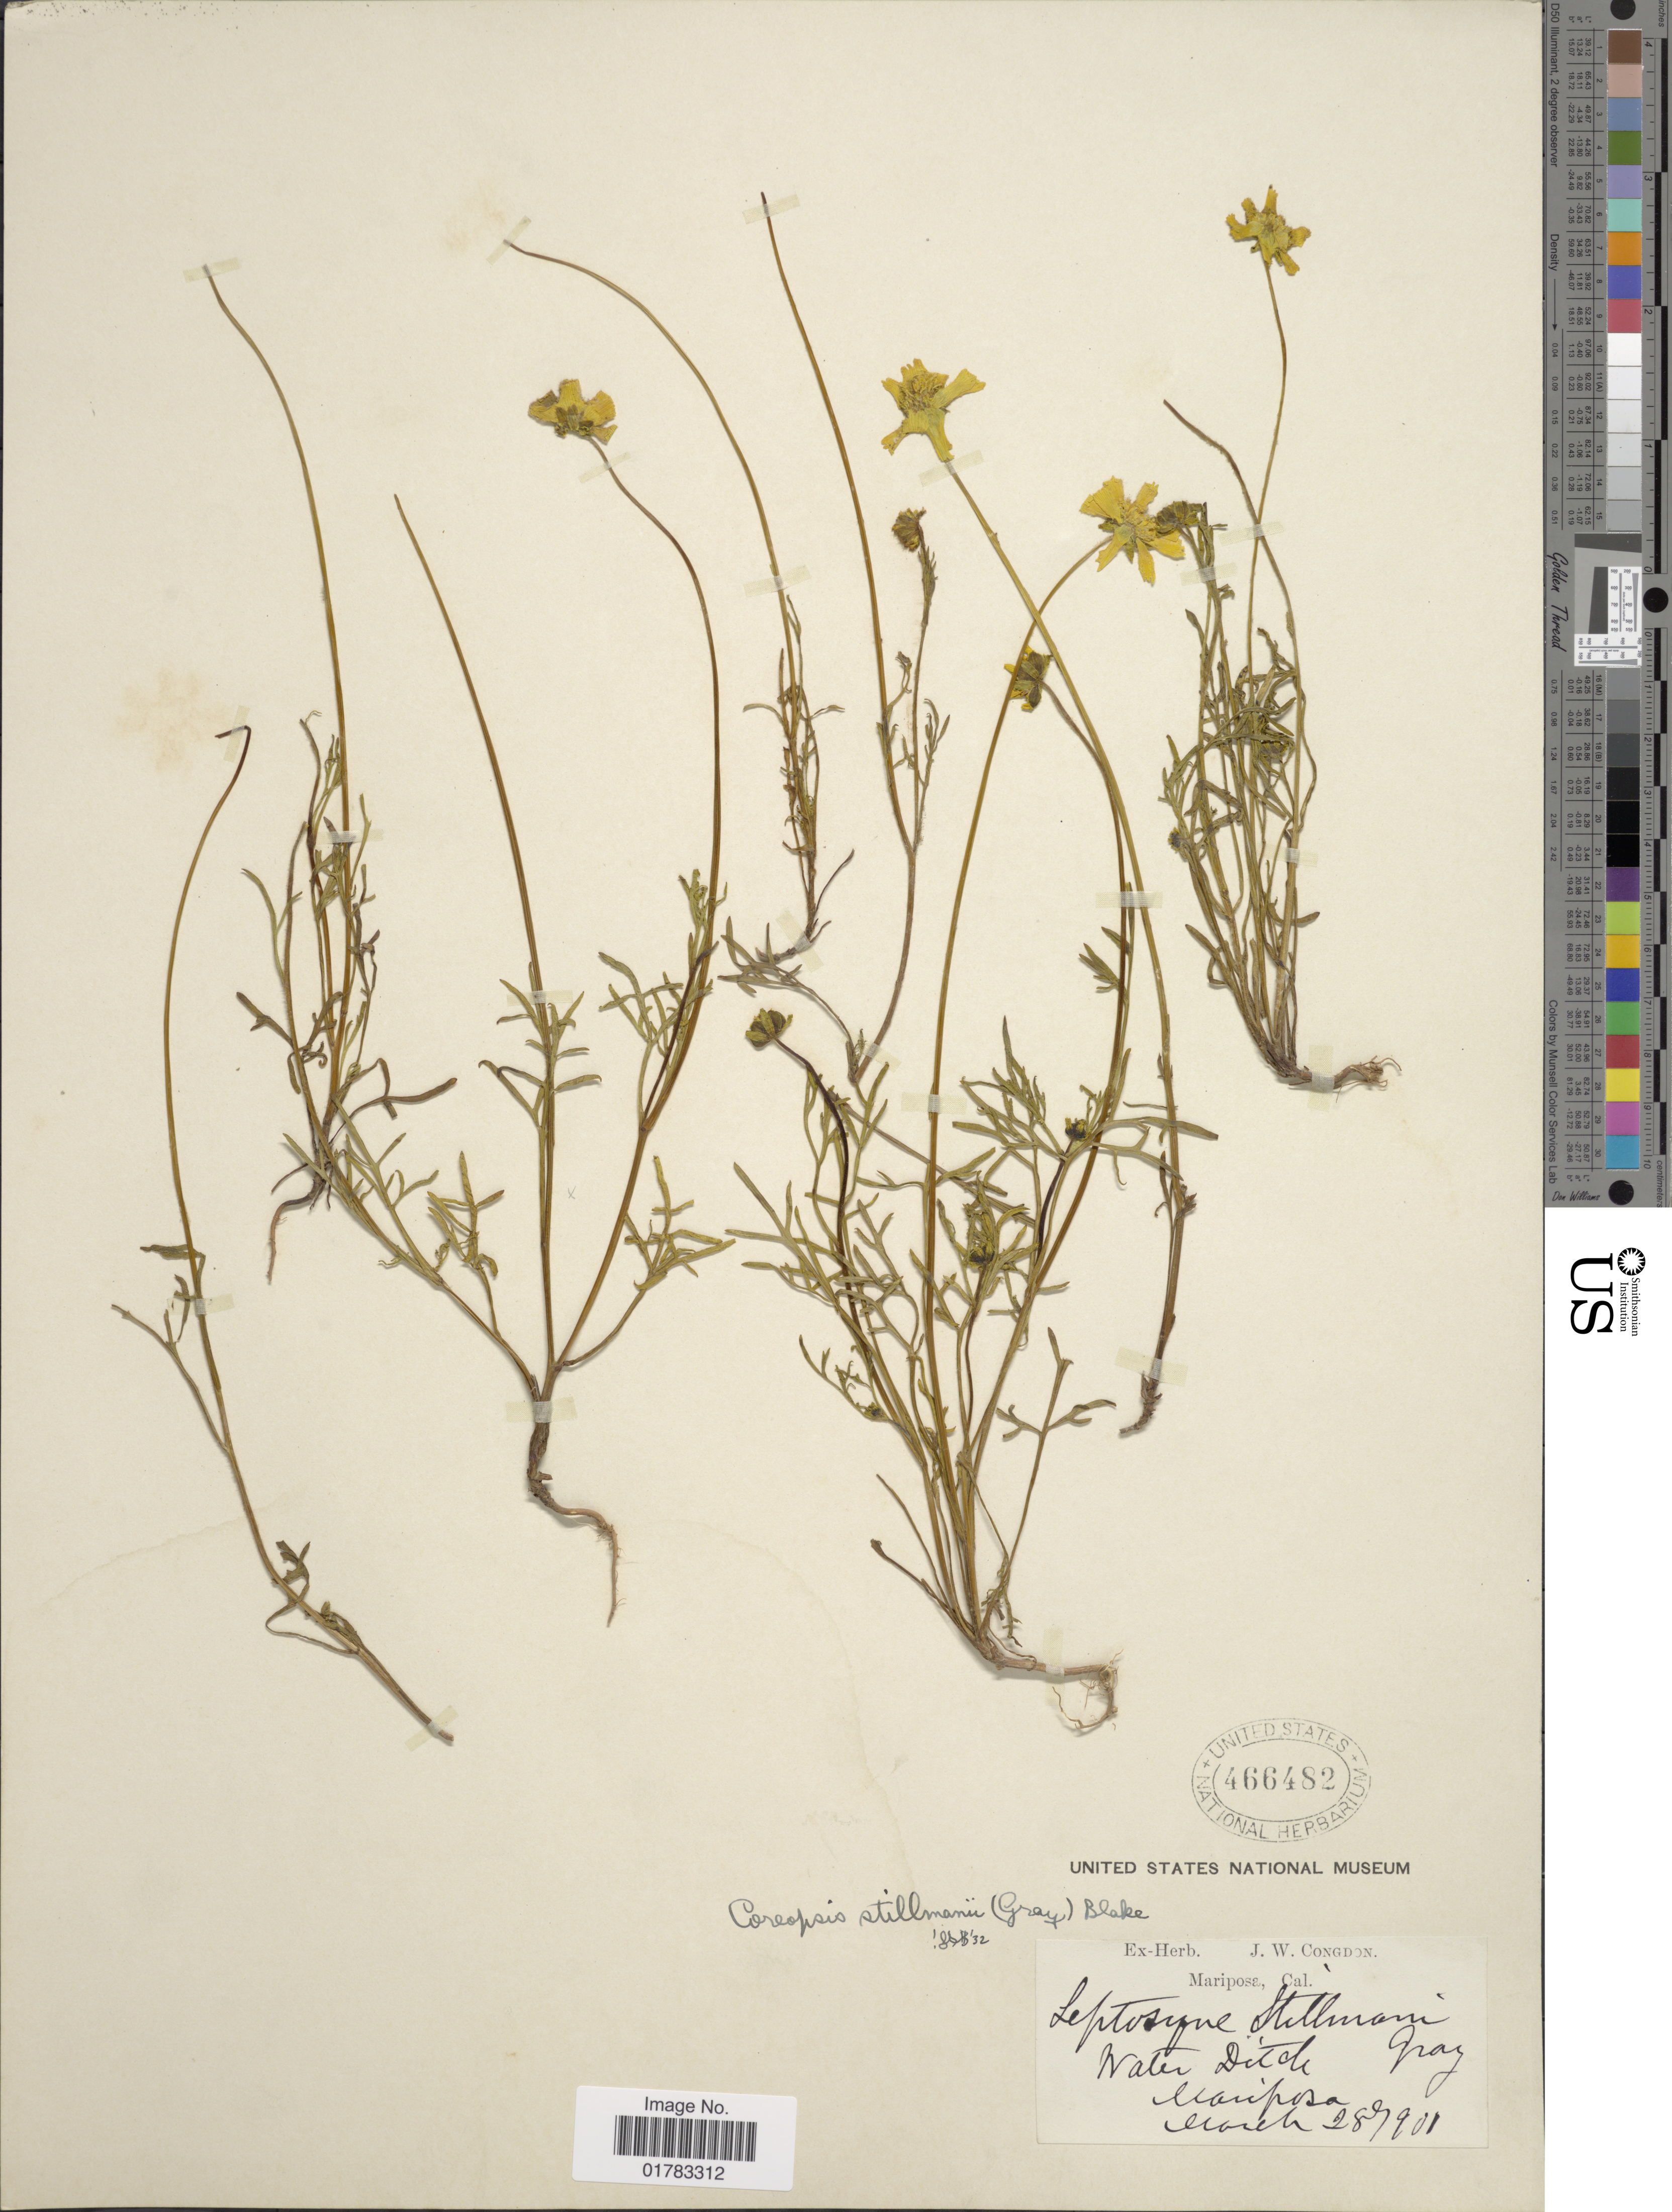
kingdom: Plantae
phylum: Tracheophyta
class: Magnoliopsida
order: Asterales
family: Asteraceae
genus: Coreopsis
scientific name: Coreopsis stillmanii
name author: (A. Gray) S.F. Blake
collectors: ex herb. J. W. Congdon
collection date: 1901-03-28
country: United States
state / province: California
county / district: Mariposa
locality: Mariposa, Water Ditch, Mariposa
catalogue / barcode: US 466482